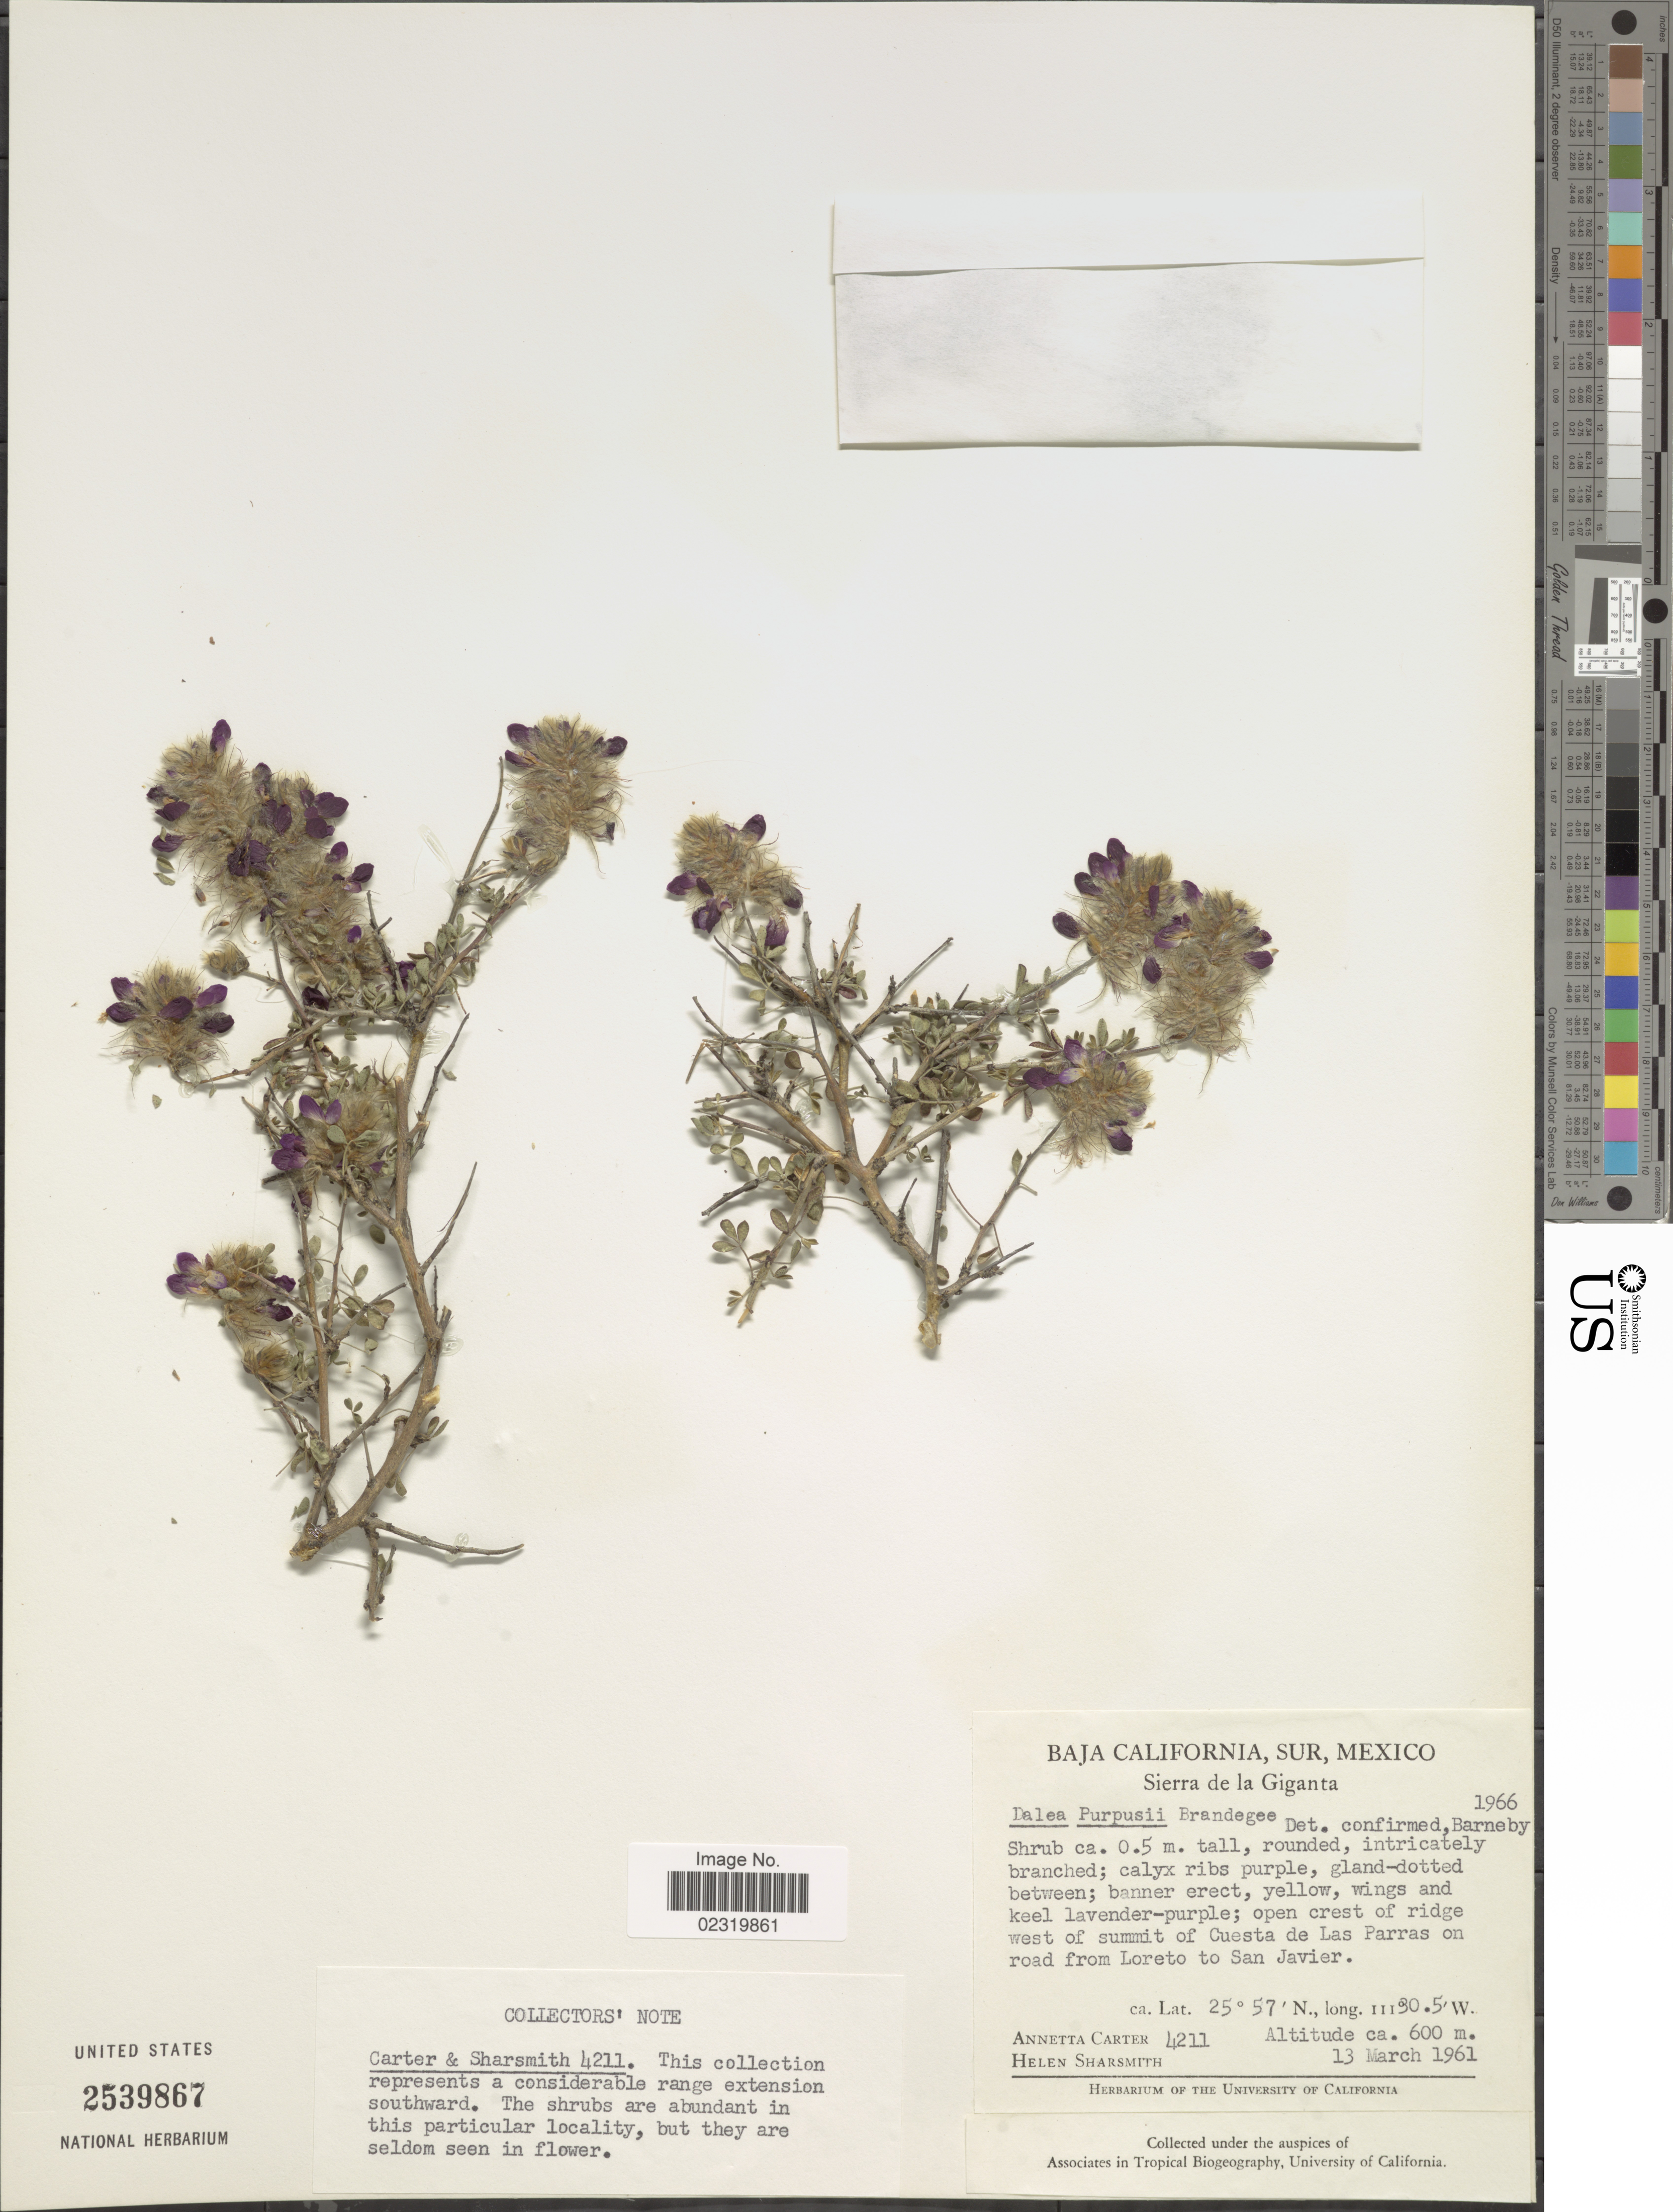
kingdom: Plantae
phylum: Tracheophyta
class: Magnoliopsida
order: Fabales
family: Fabaceae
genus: Dalea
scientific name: Dalea purpusi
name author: Brandegee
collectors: A. M. Carter & H. Sharsmith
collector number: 4211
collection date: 1961-03-13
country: Mexico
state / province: Baja California Sur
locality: Sierra de la Giganta. west of summit of Cuesta de Las Parras on road from Loreto to San Javier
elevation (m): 600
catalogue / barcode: US 2539867